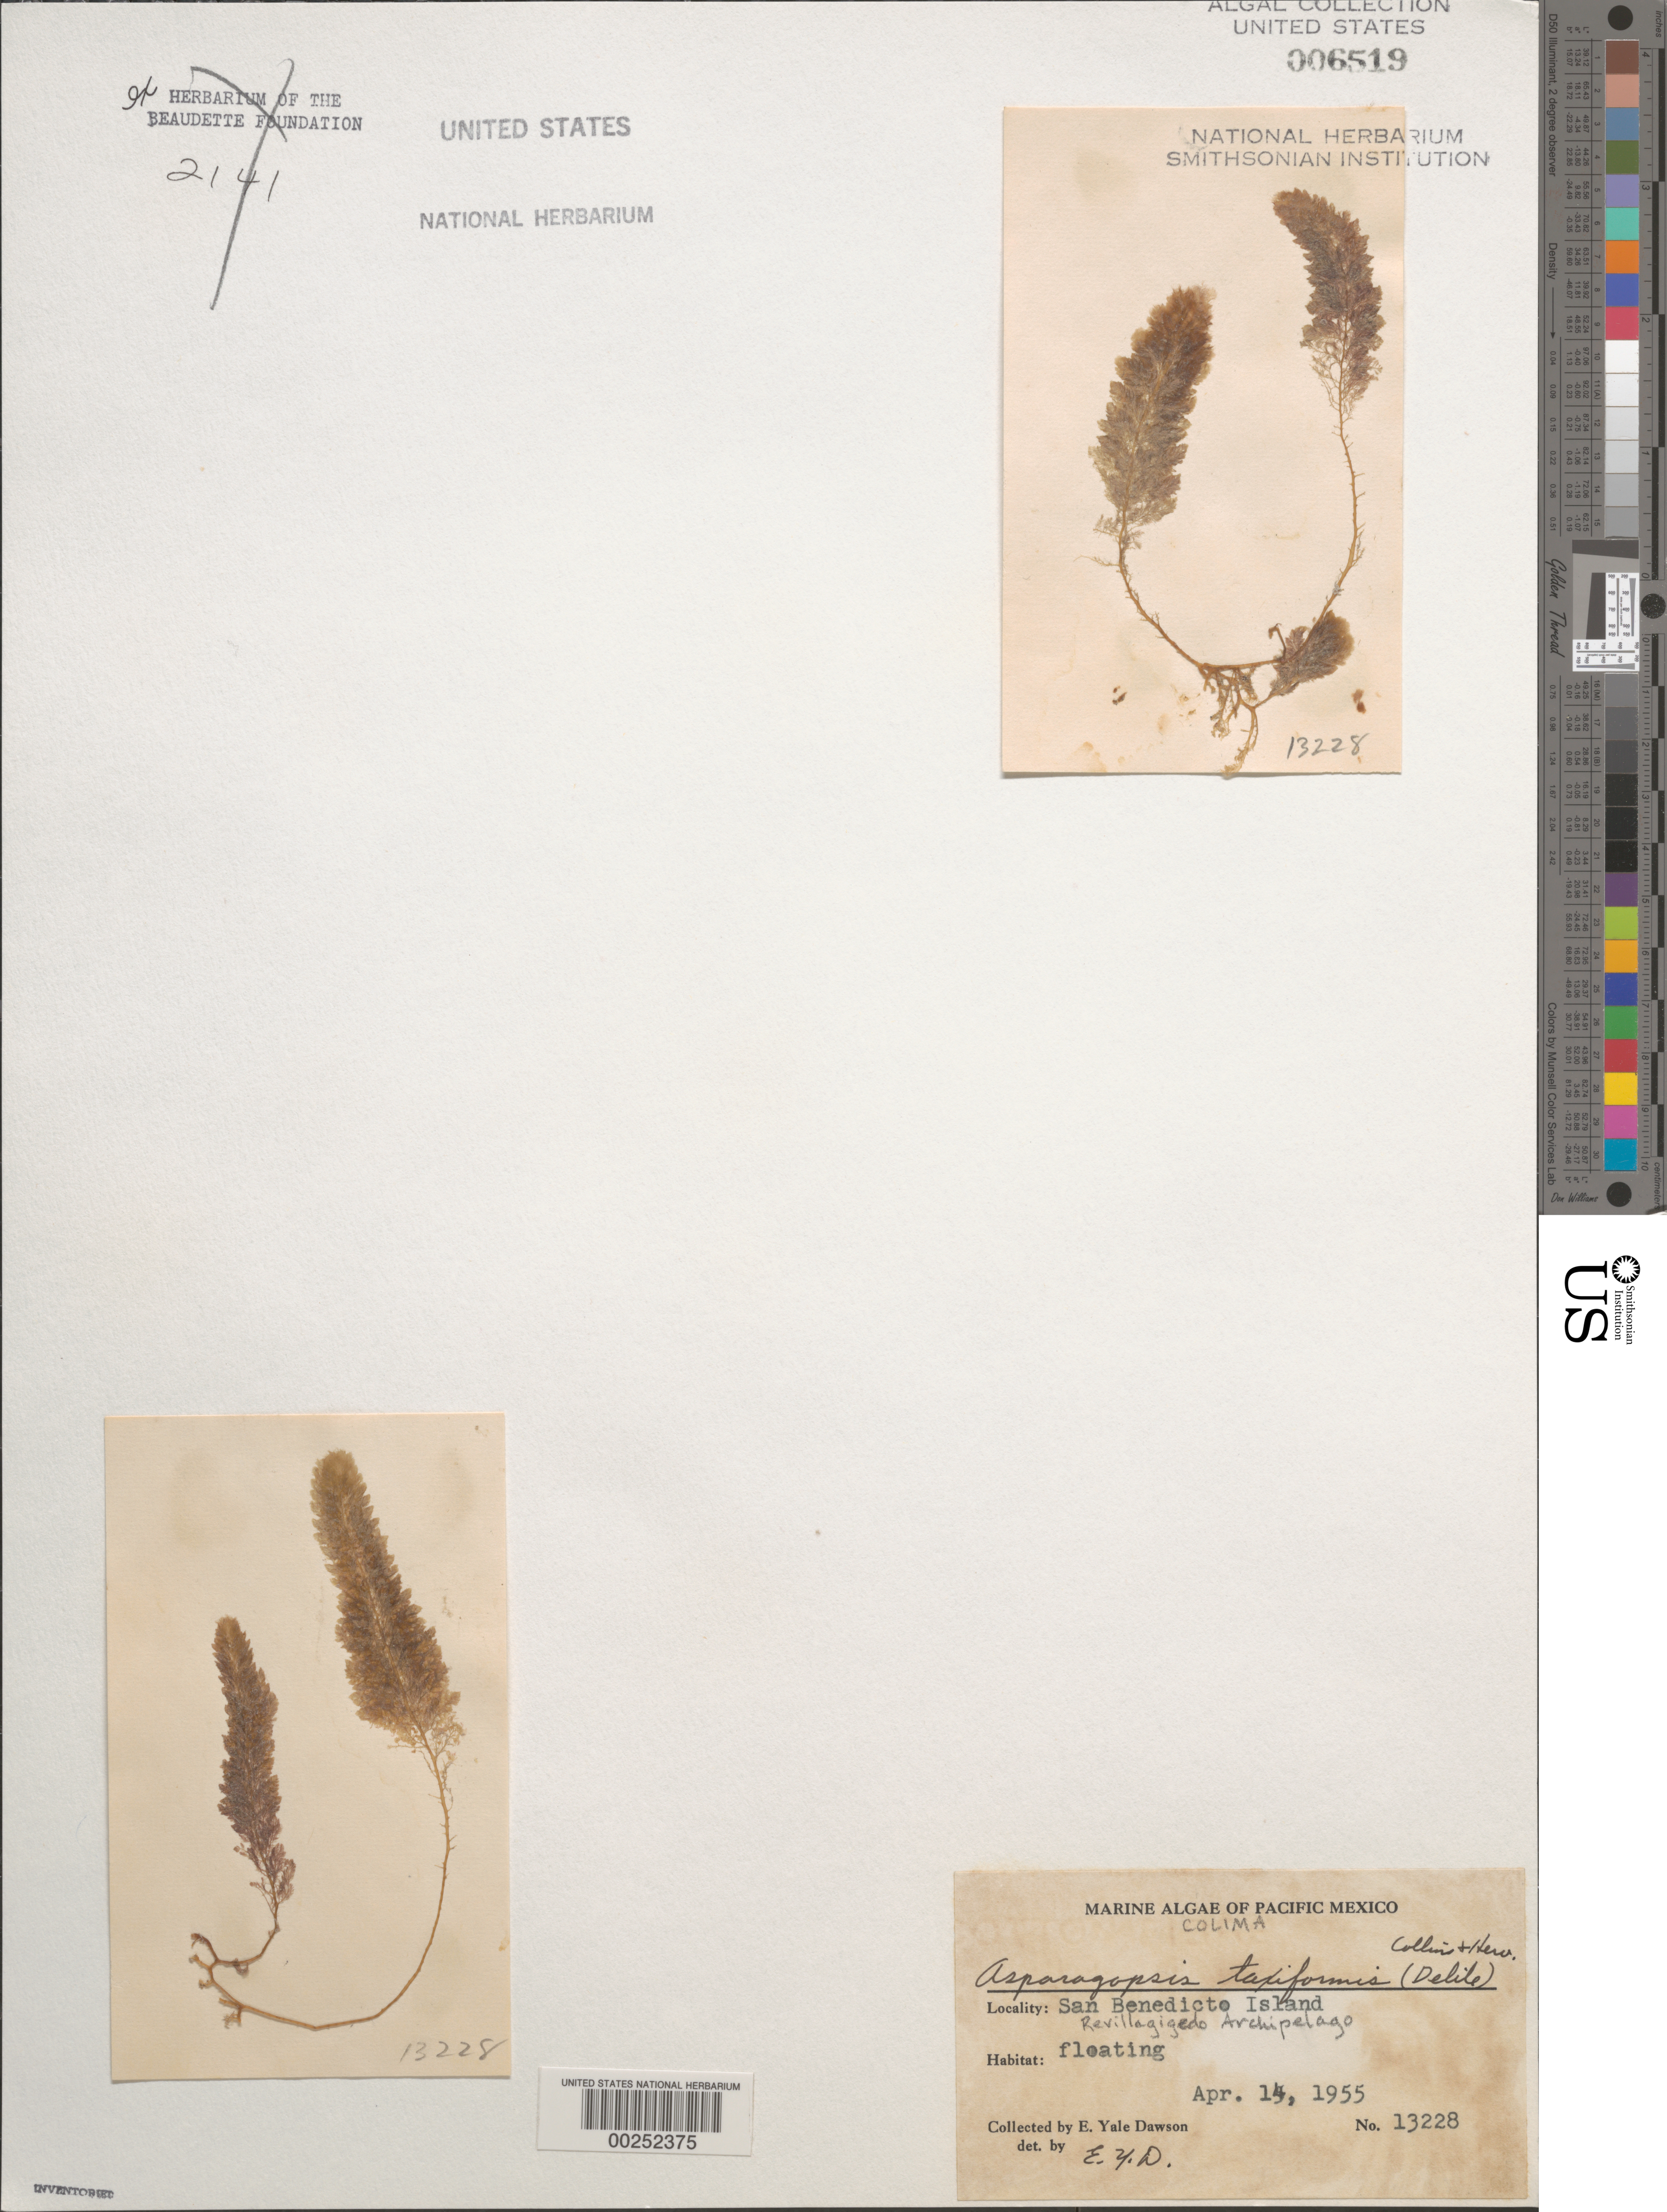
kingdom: Plantae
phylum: Rhodophyta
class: Florideophyceae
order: Bonnemaisoniales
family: Bonnemaisoniaceae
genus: Asparagopsis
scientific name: Asparagopsis taxiformis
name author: (Delile) Trevis.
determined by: Dawson, E. Y.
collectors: E. Y. Dawson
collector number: EYD 13228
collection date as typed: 14 Apr 1955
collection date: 1955-04-14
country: Mexico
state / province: Colima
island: Isla San Benedicto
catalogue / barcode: US 6519